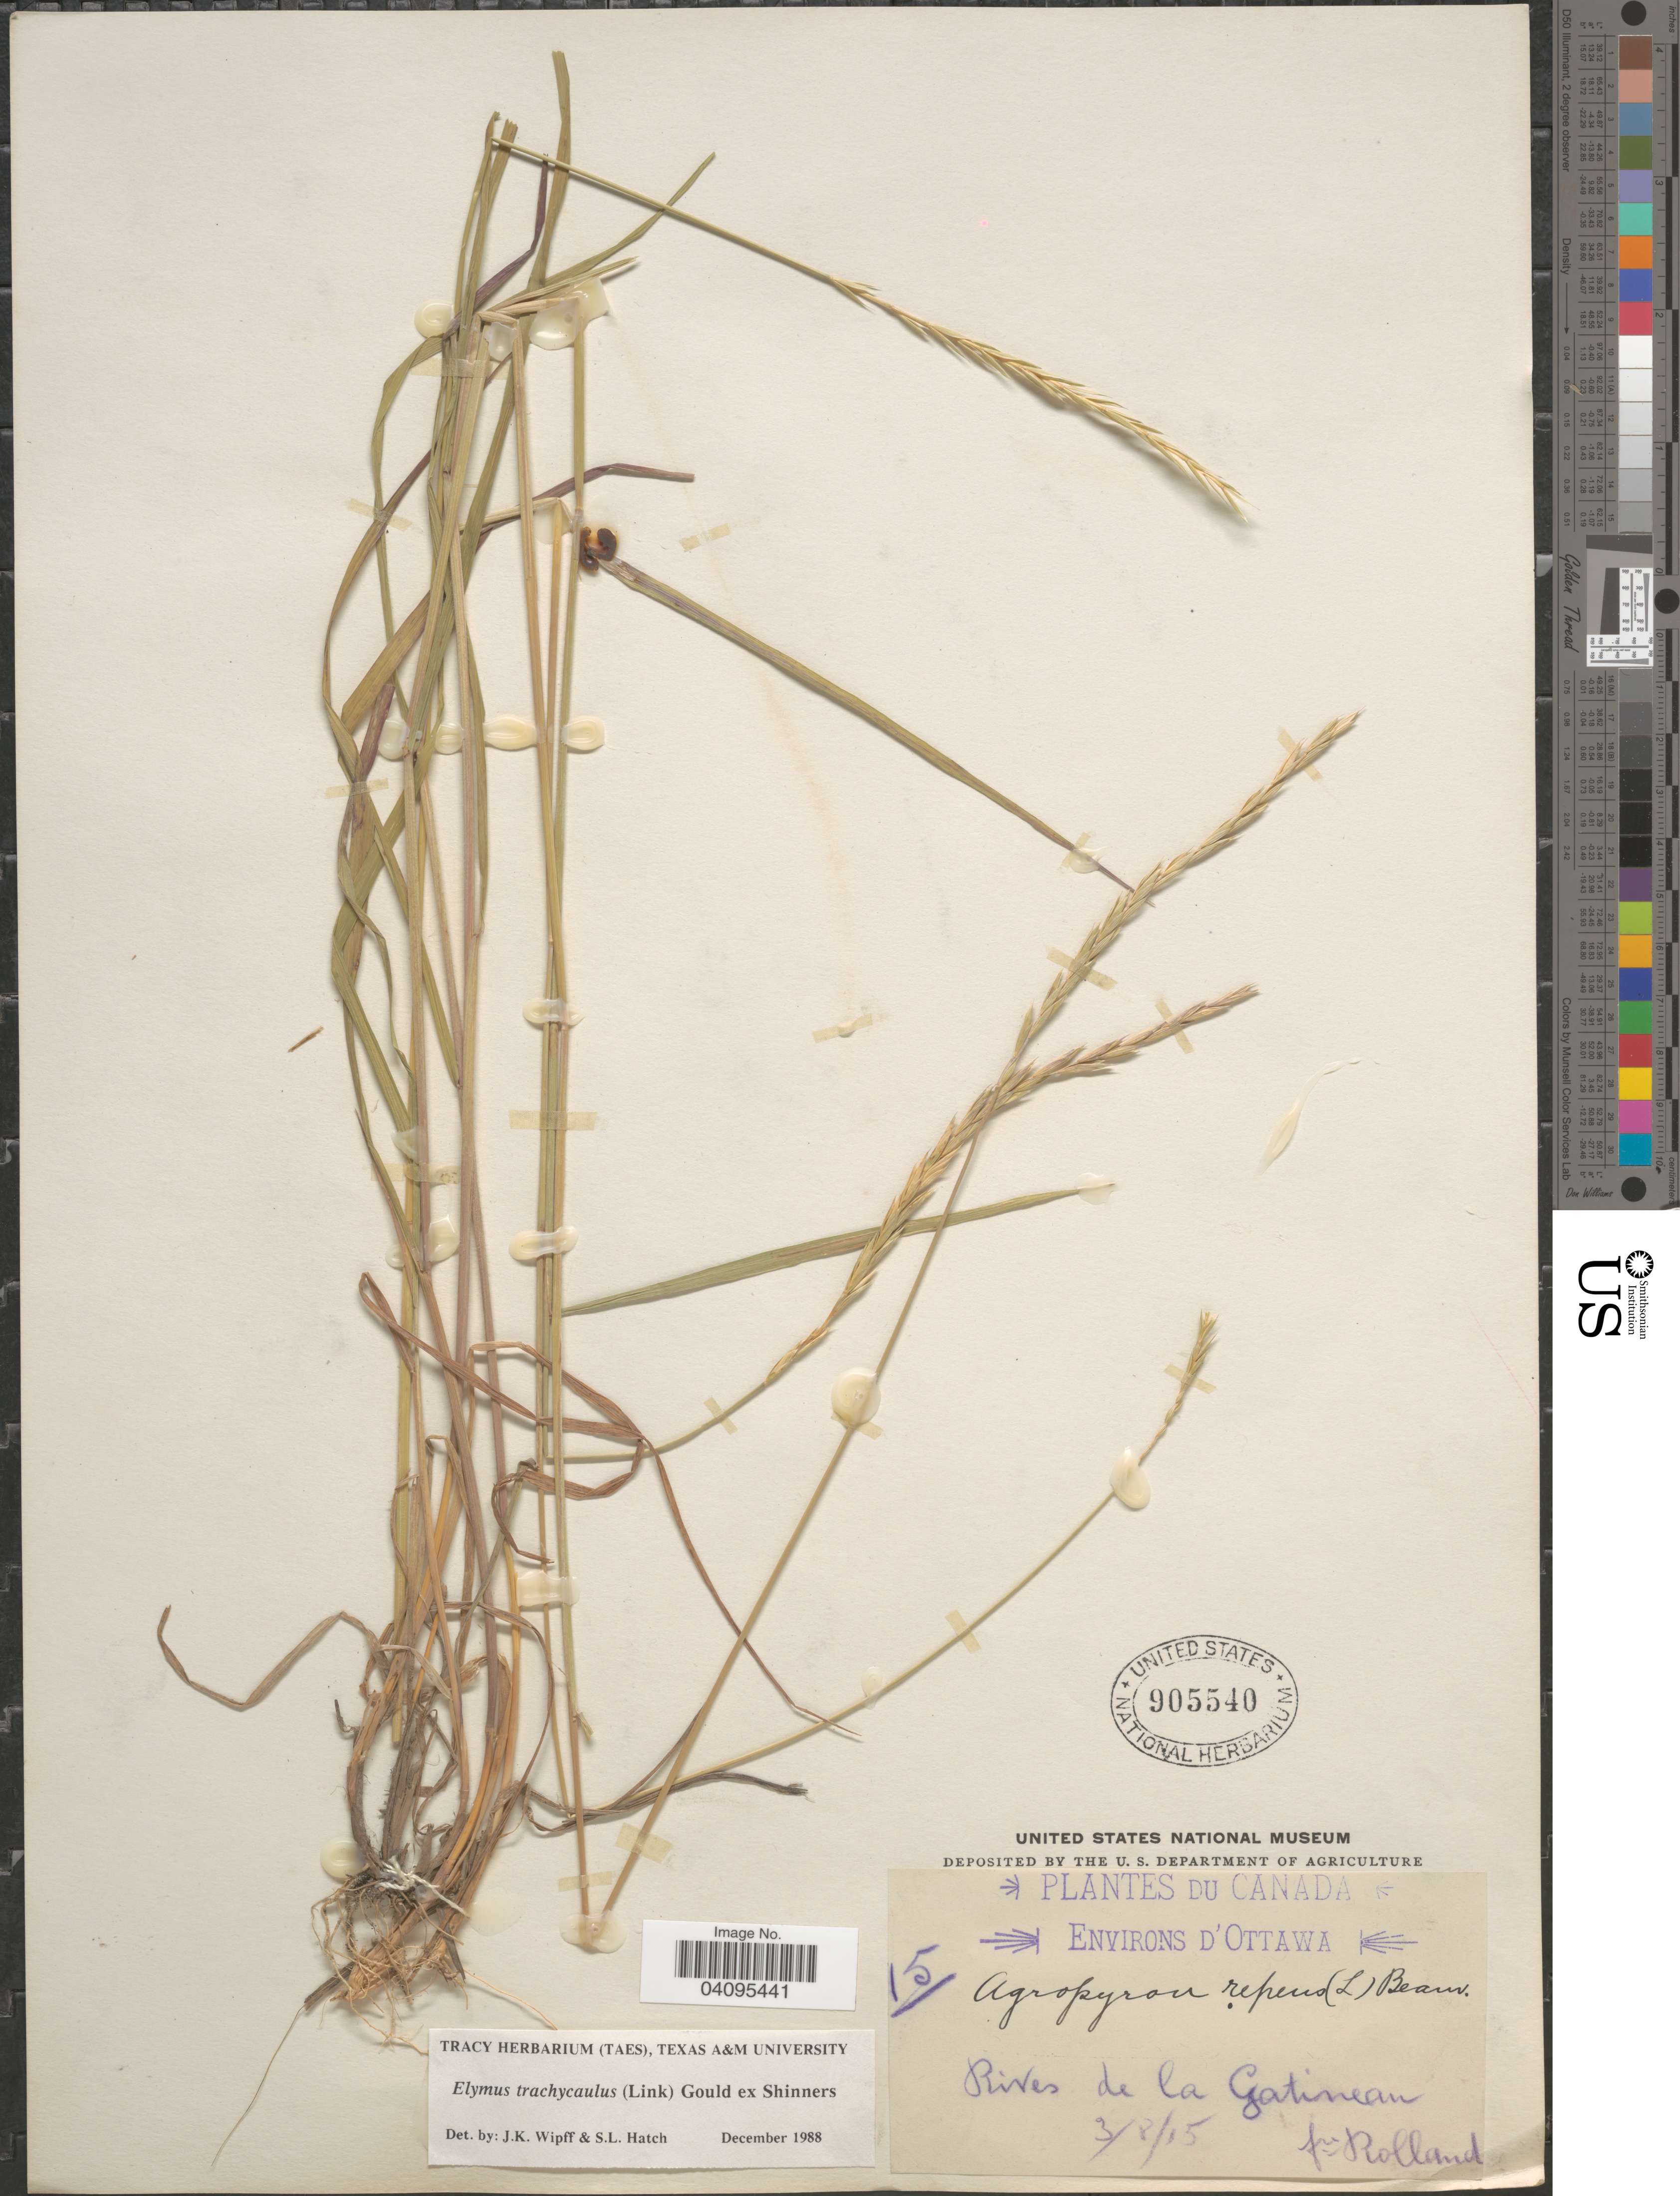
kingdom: Plantae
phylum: Tracheophyta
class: Liliopsida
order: Poales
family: Poaceae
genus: Elymus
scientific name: Elymus trachycaulus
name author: (Link) Gould ex Shinners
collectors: B. Rolland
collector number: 15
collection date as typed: Transcribed d/m/y: 3/8/15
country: Canada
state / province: Ontario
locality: Environs D'Ottawa. Rives de la Gatineau.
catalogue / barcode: US 905540